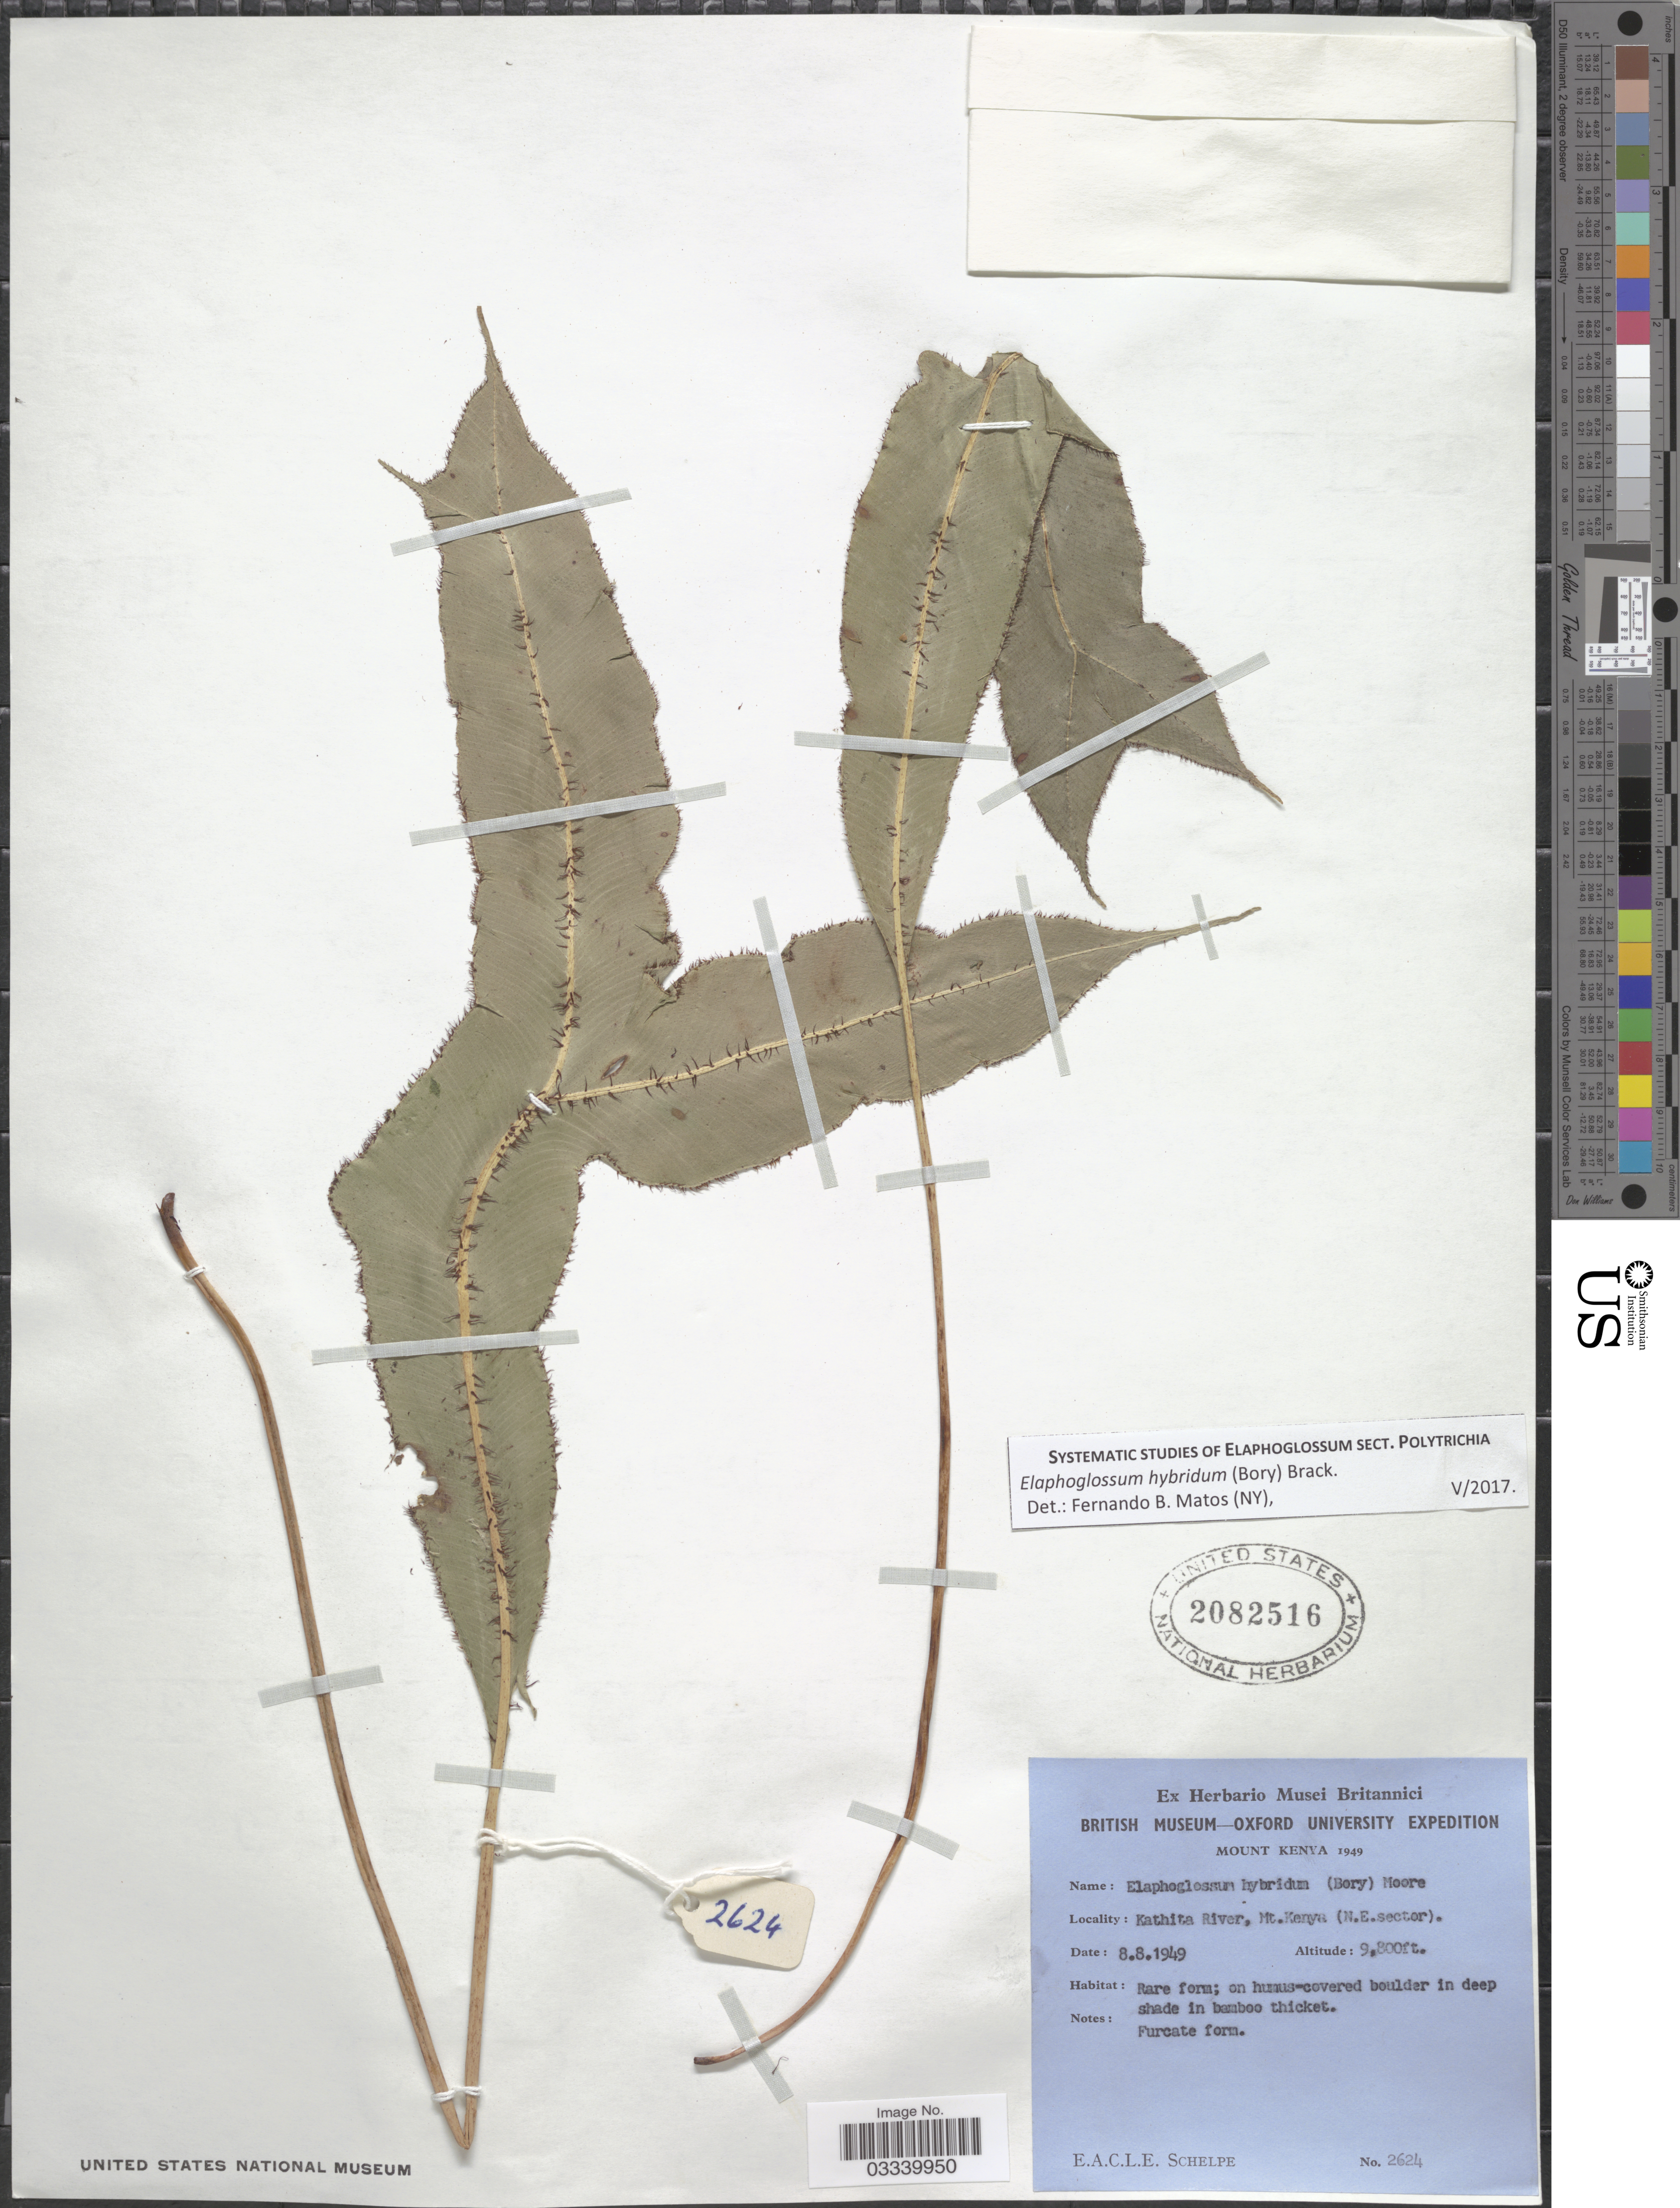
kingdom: Plantae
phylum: Tracheophyta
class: Polypodiopsida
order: Polypodiales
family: Dryopteridaceae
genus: Elaphoglossum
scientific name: Elaphoglossum hybridum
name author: (Bory) T. Moore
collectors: E. A. C. L. E. Schelpe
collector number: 2624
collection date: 1949-08-08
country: Kenya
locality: Mount Kenya. Kathita River, Mt Kenya (N.E. sector)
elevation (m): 2987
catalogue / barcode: US 2082516